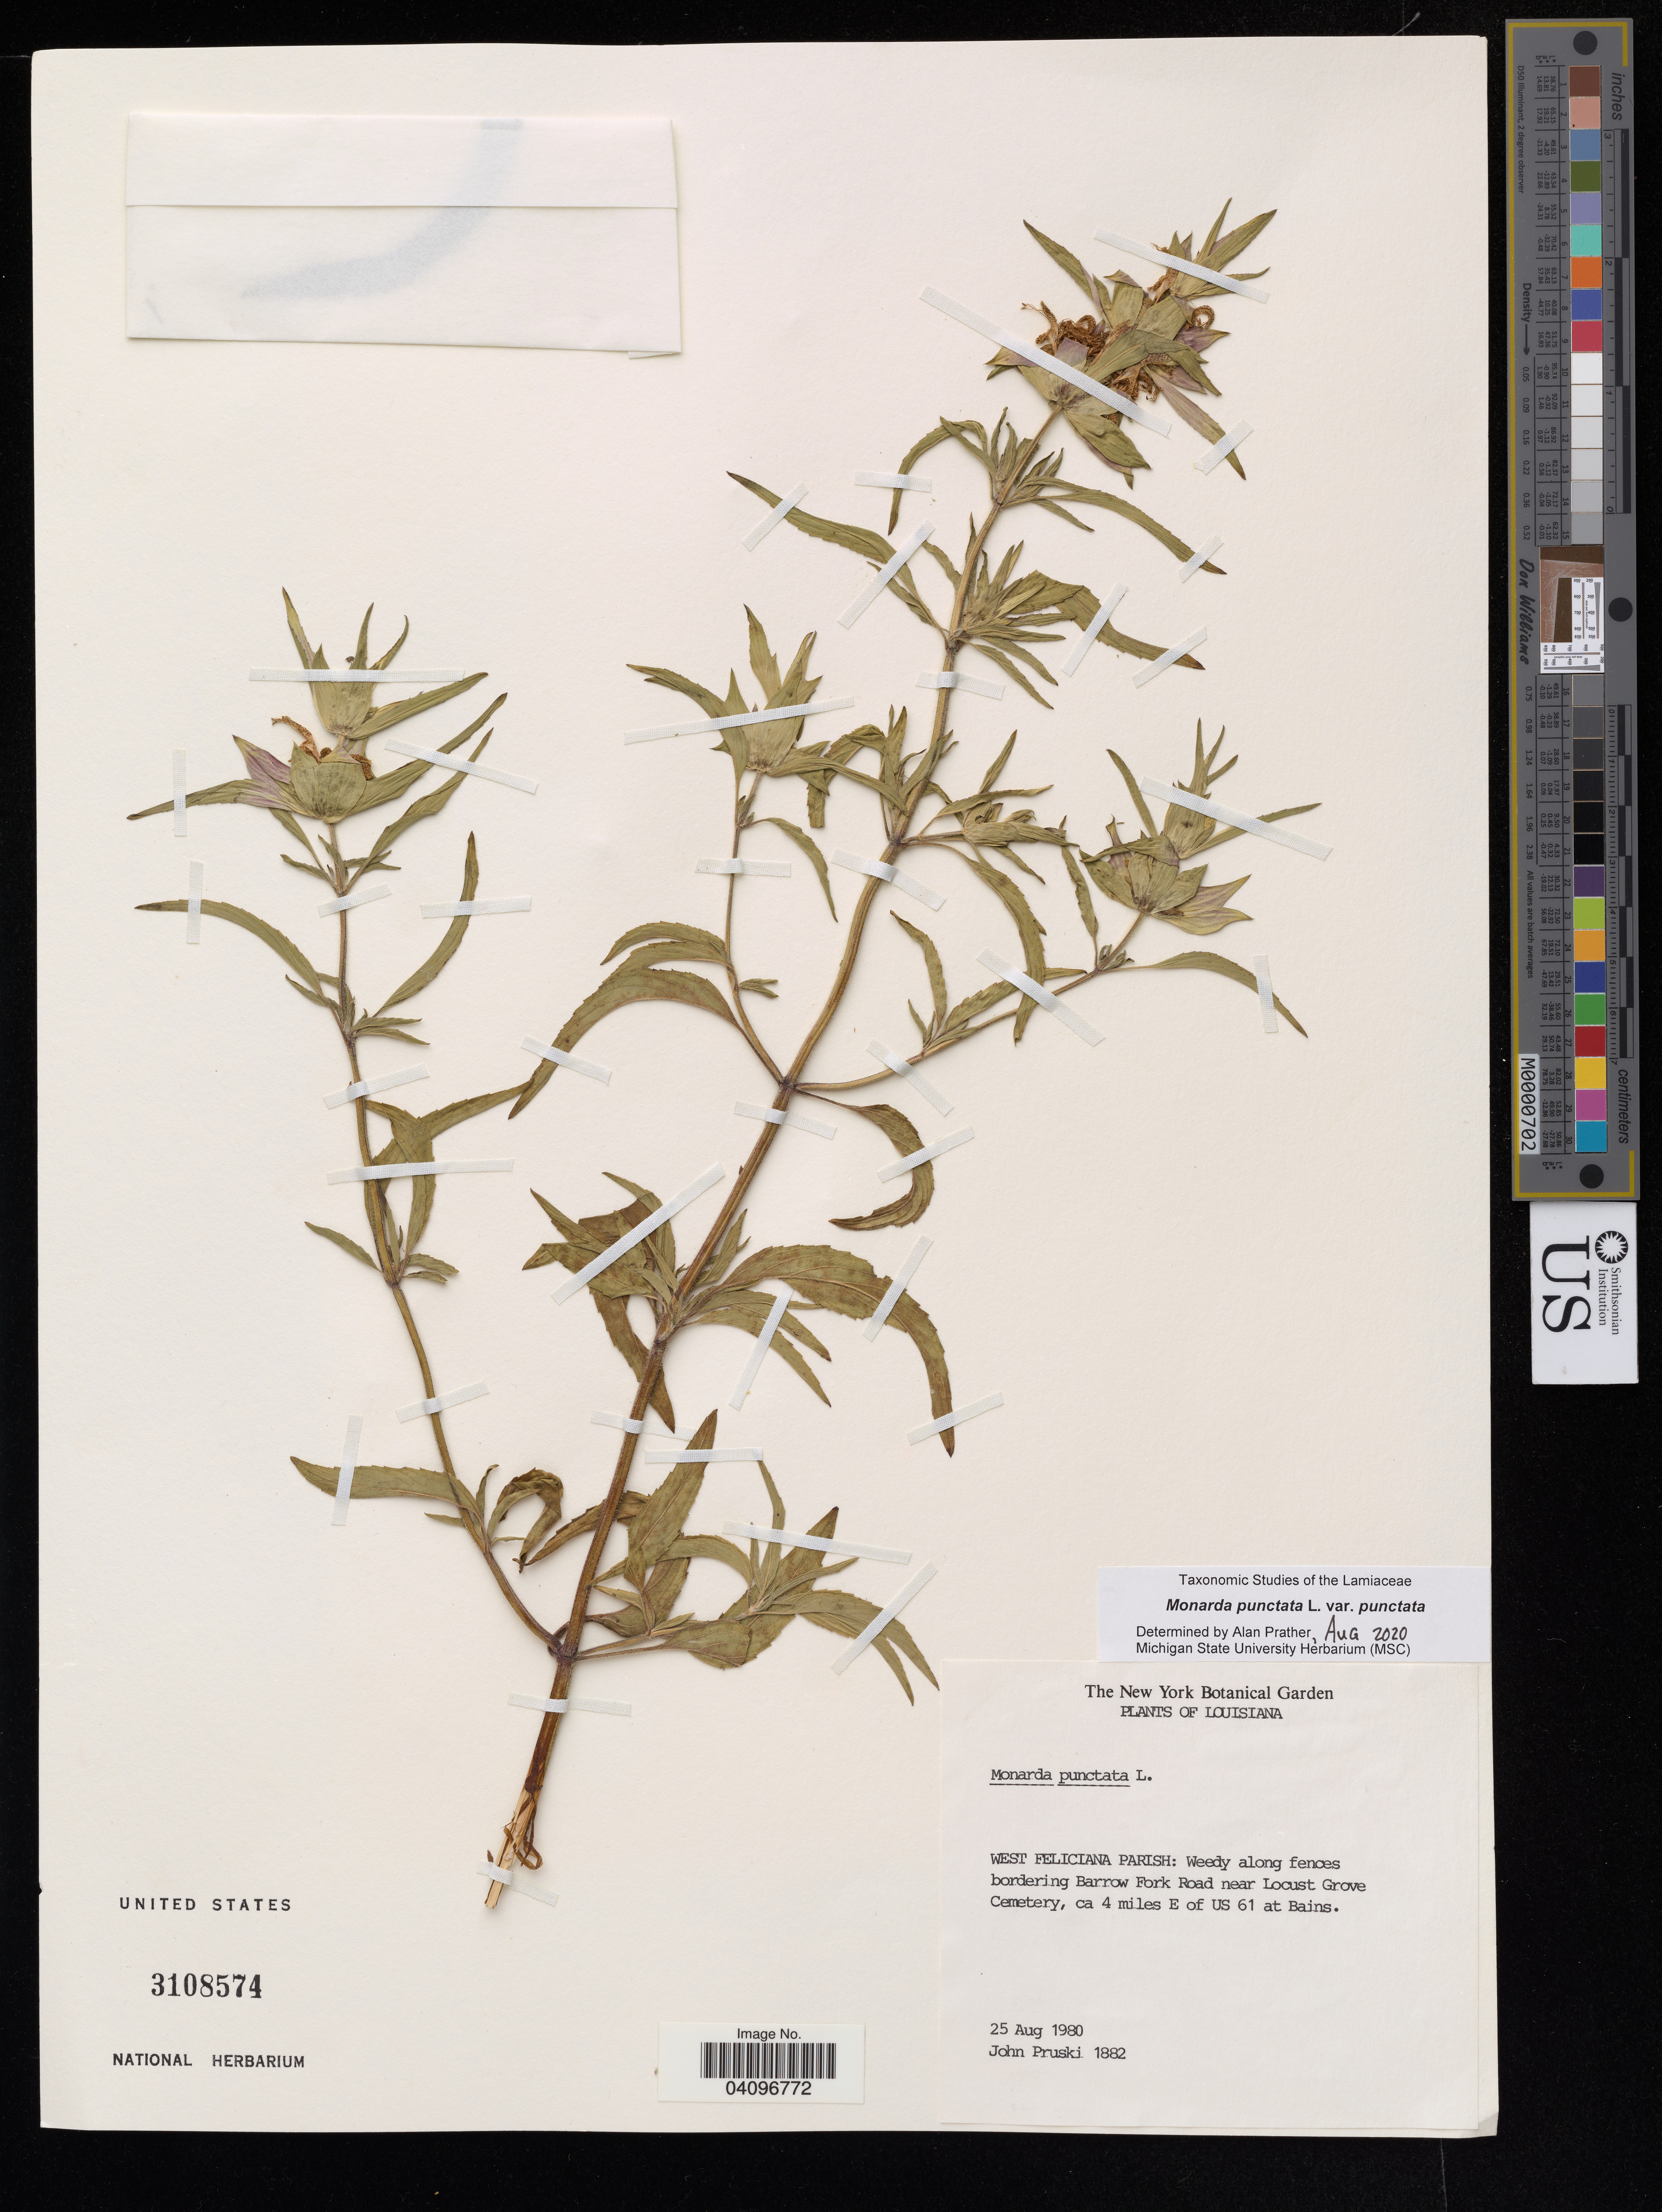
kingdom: Plantae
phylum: Tracheophyta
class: Magnoliopsida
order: Lamiales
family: Lamiaceae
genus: Monarda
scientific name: Monarda punctata var. punctata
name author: L.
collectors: J. Pruski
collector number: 1882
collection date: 1980-08-25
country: United States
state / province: Louisiana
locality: West Feliciana Parish: Weedy along fences bordering Barrow Fork Road near Locust Grove Cemetry, ca 4 miles E of US 61 at Bains.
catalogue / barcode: US 3108574